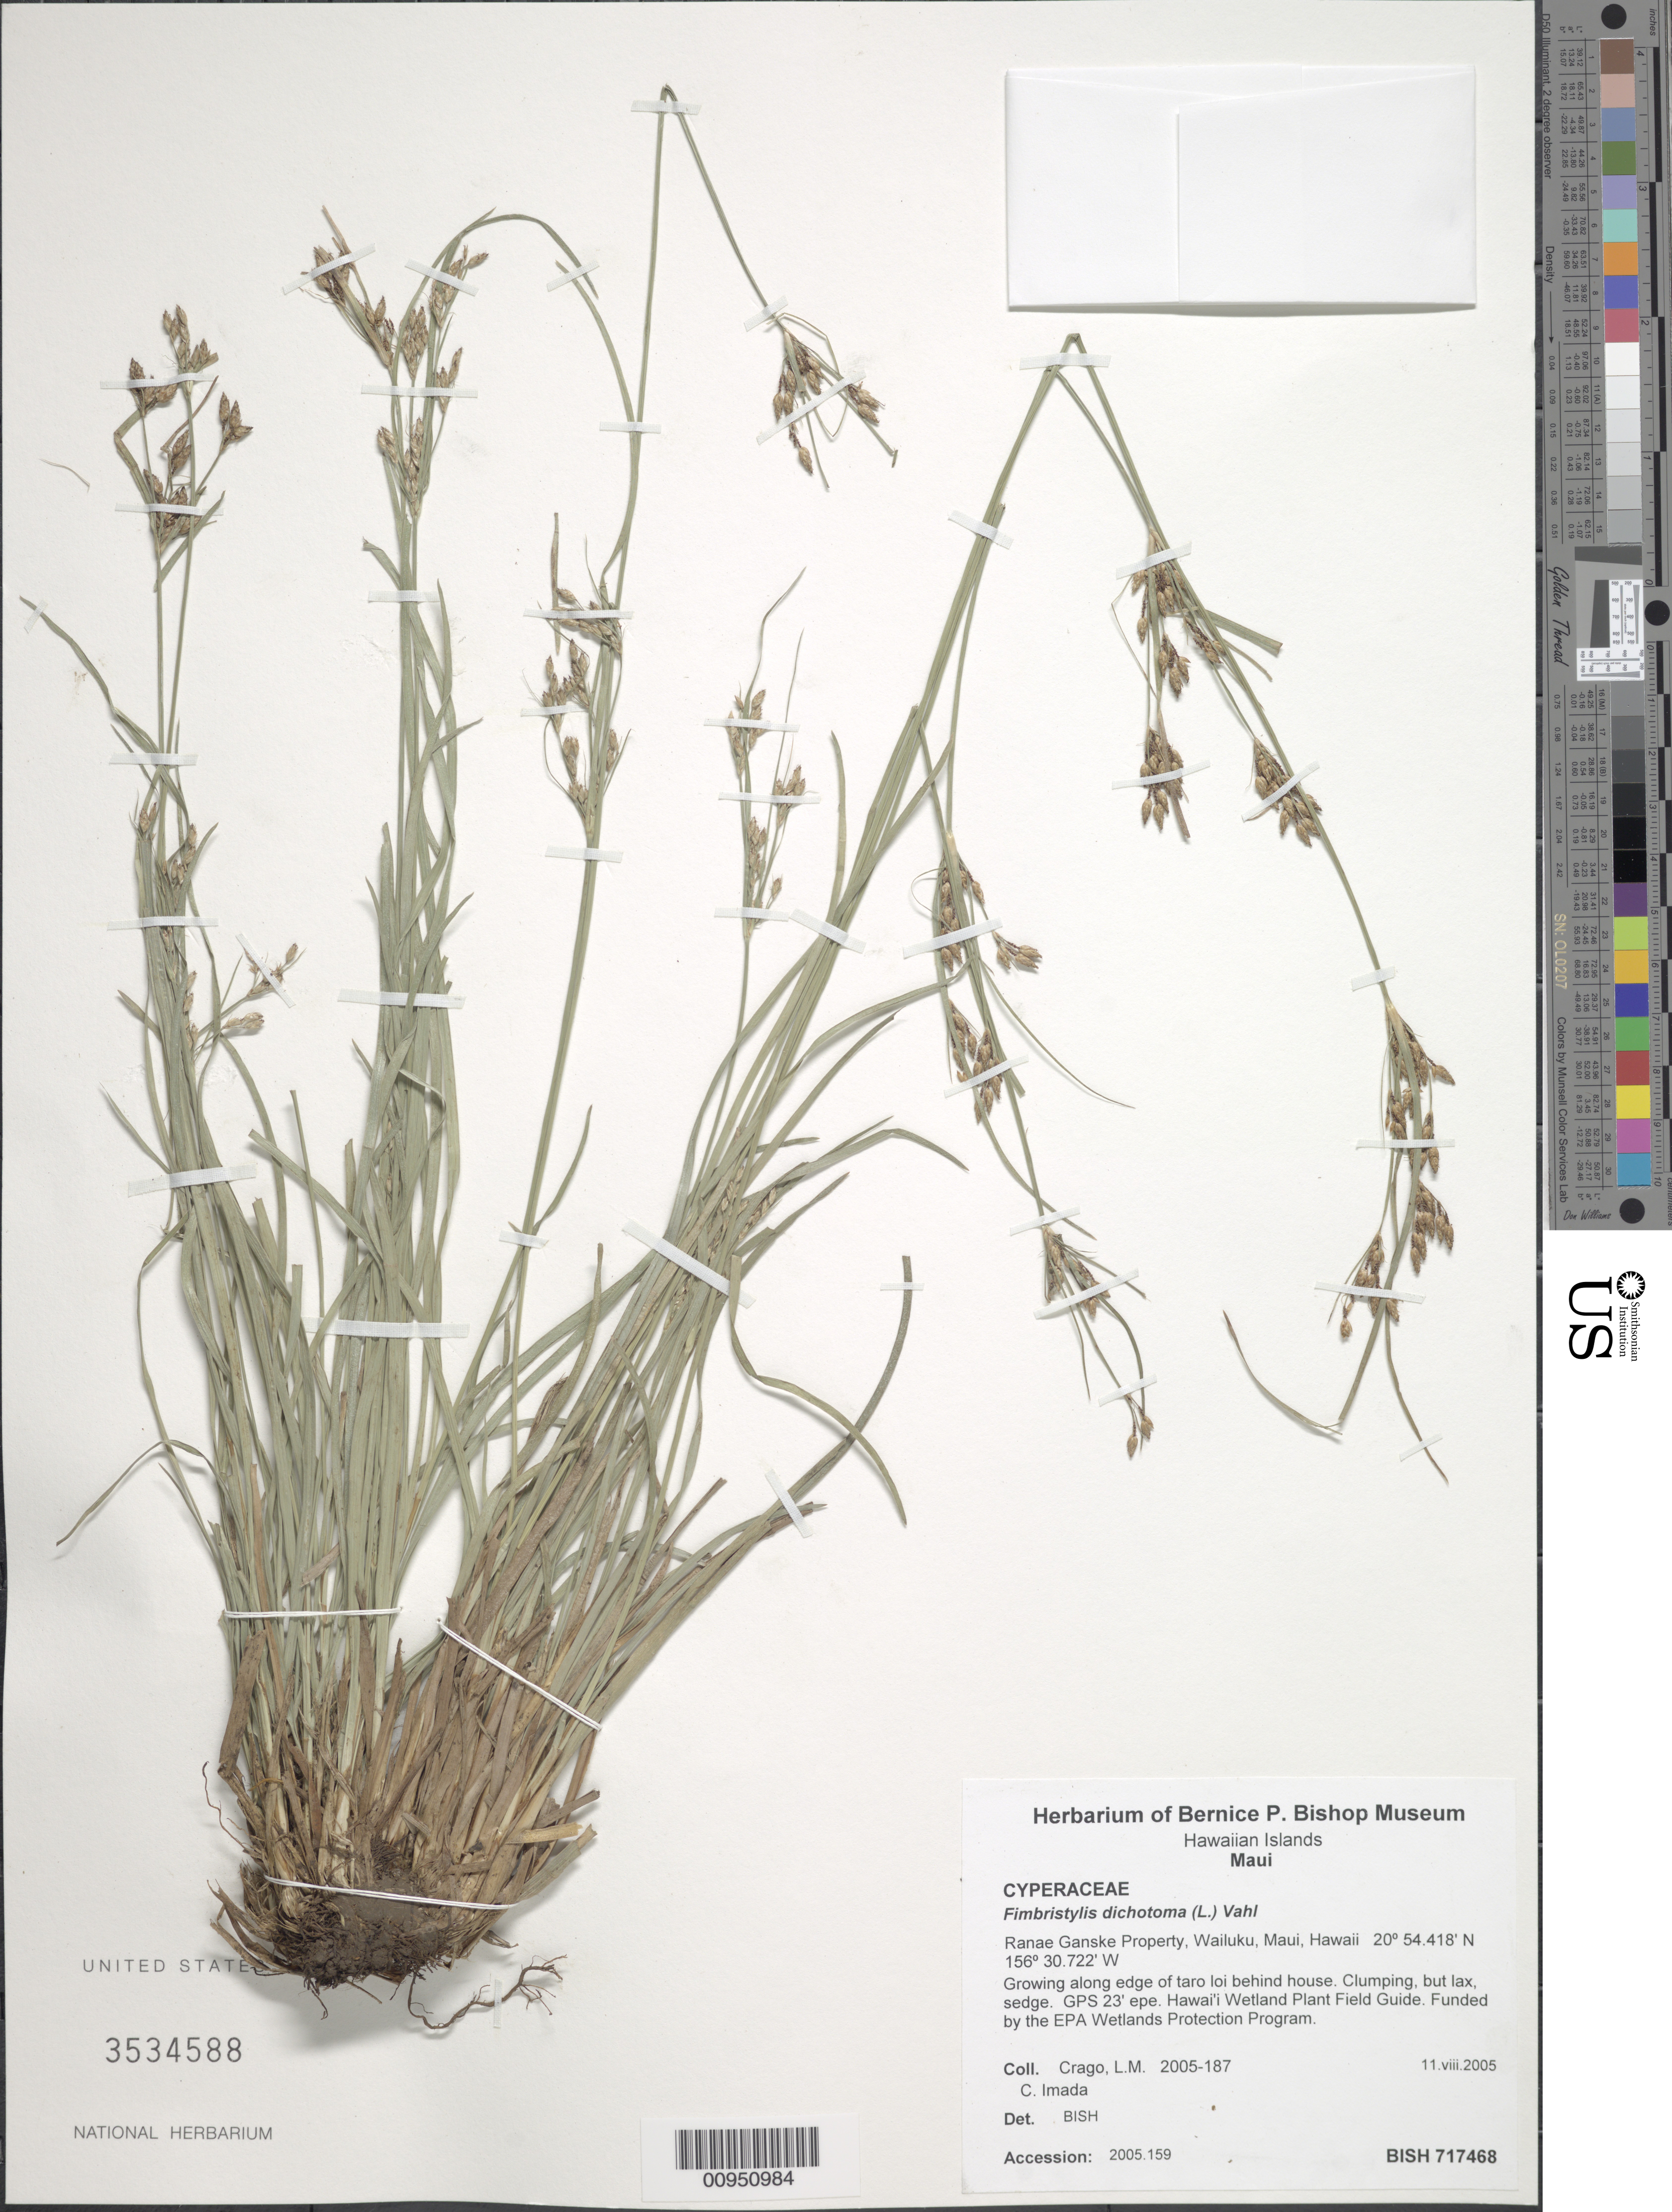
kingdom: Plantae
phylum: Tracheophyta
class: Liliopsida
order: Poales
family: Cyperaceae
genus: Fimbristylis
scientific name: Fimbristylis dichotoma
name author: (L.) Vahl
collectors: L. Crago & C. Imada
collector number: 2005-187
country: United States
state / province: Hawaii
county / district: Maui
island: Maui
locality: Ranae Ganske Property, Wailuku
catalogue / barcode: US 3534588